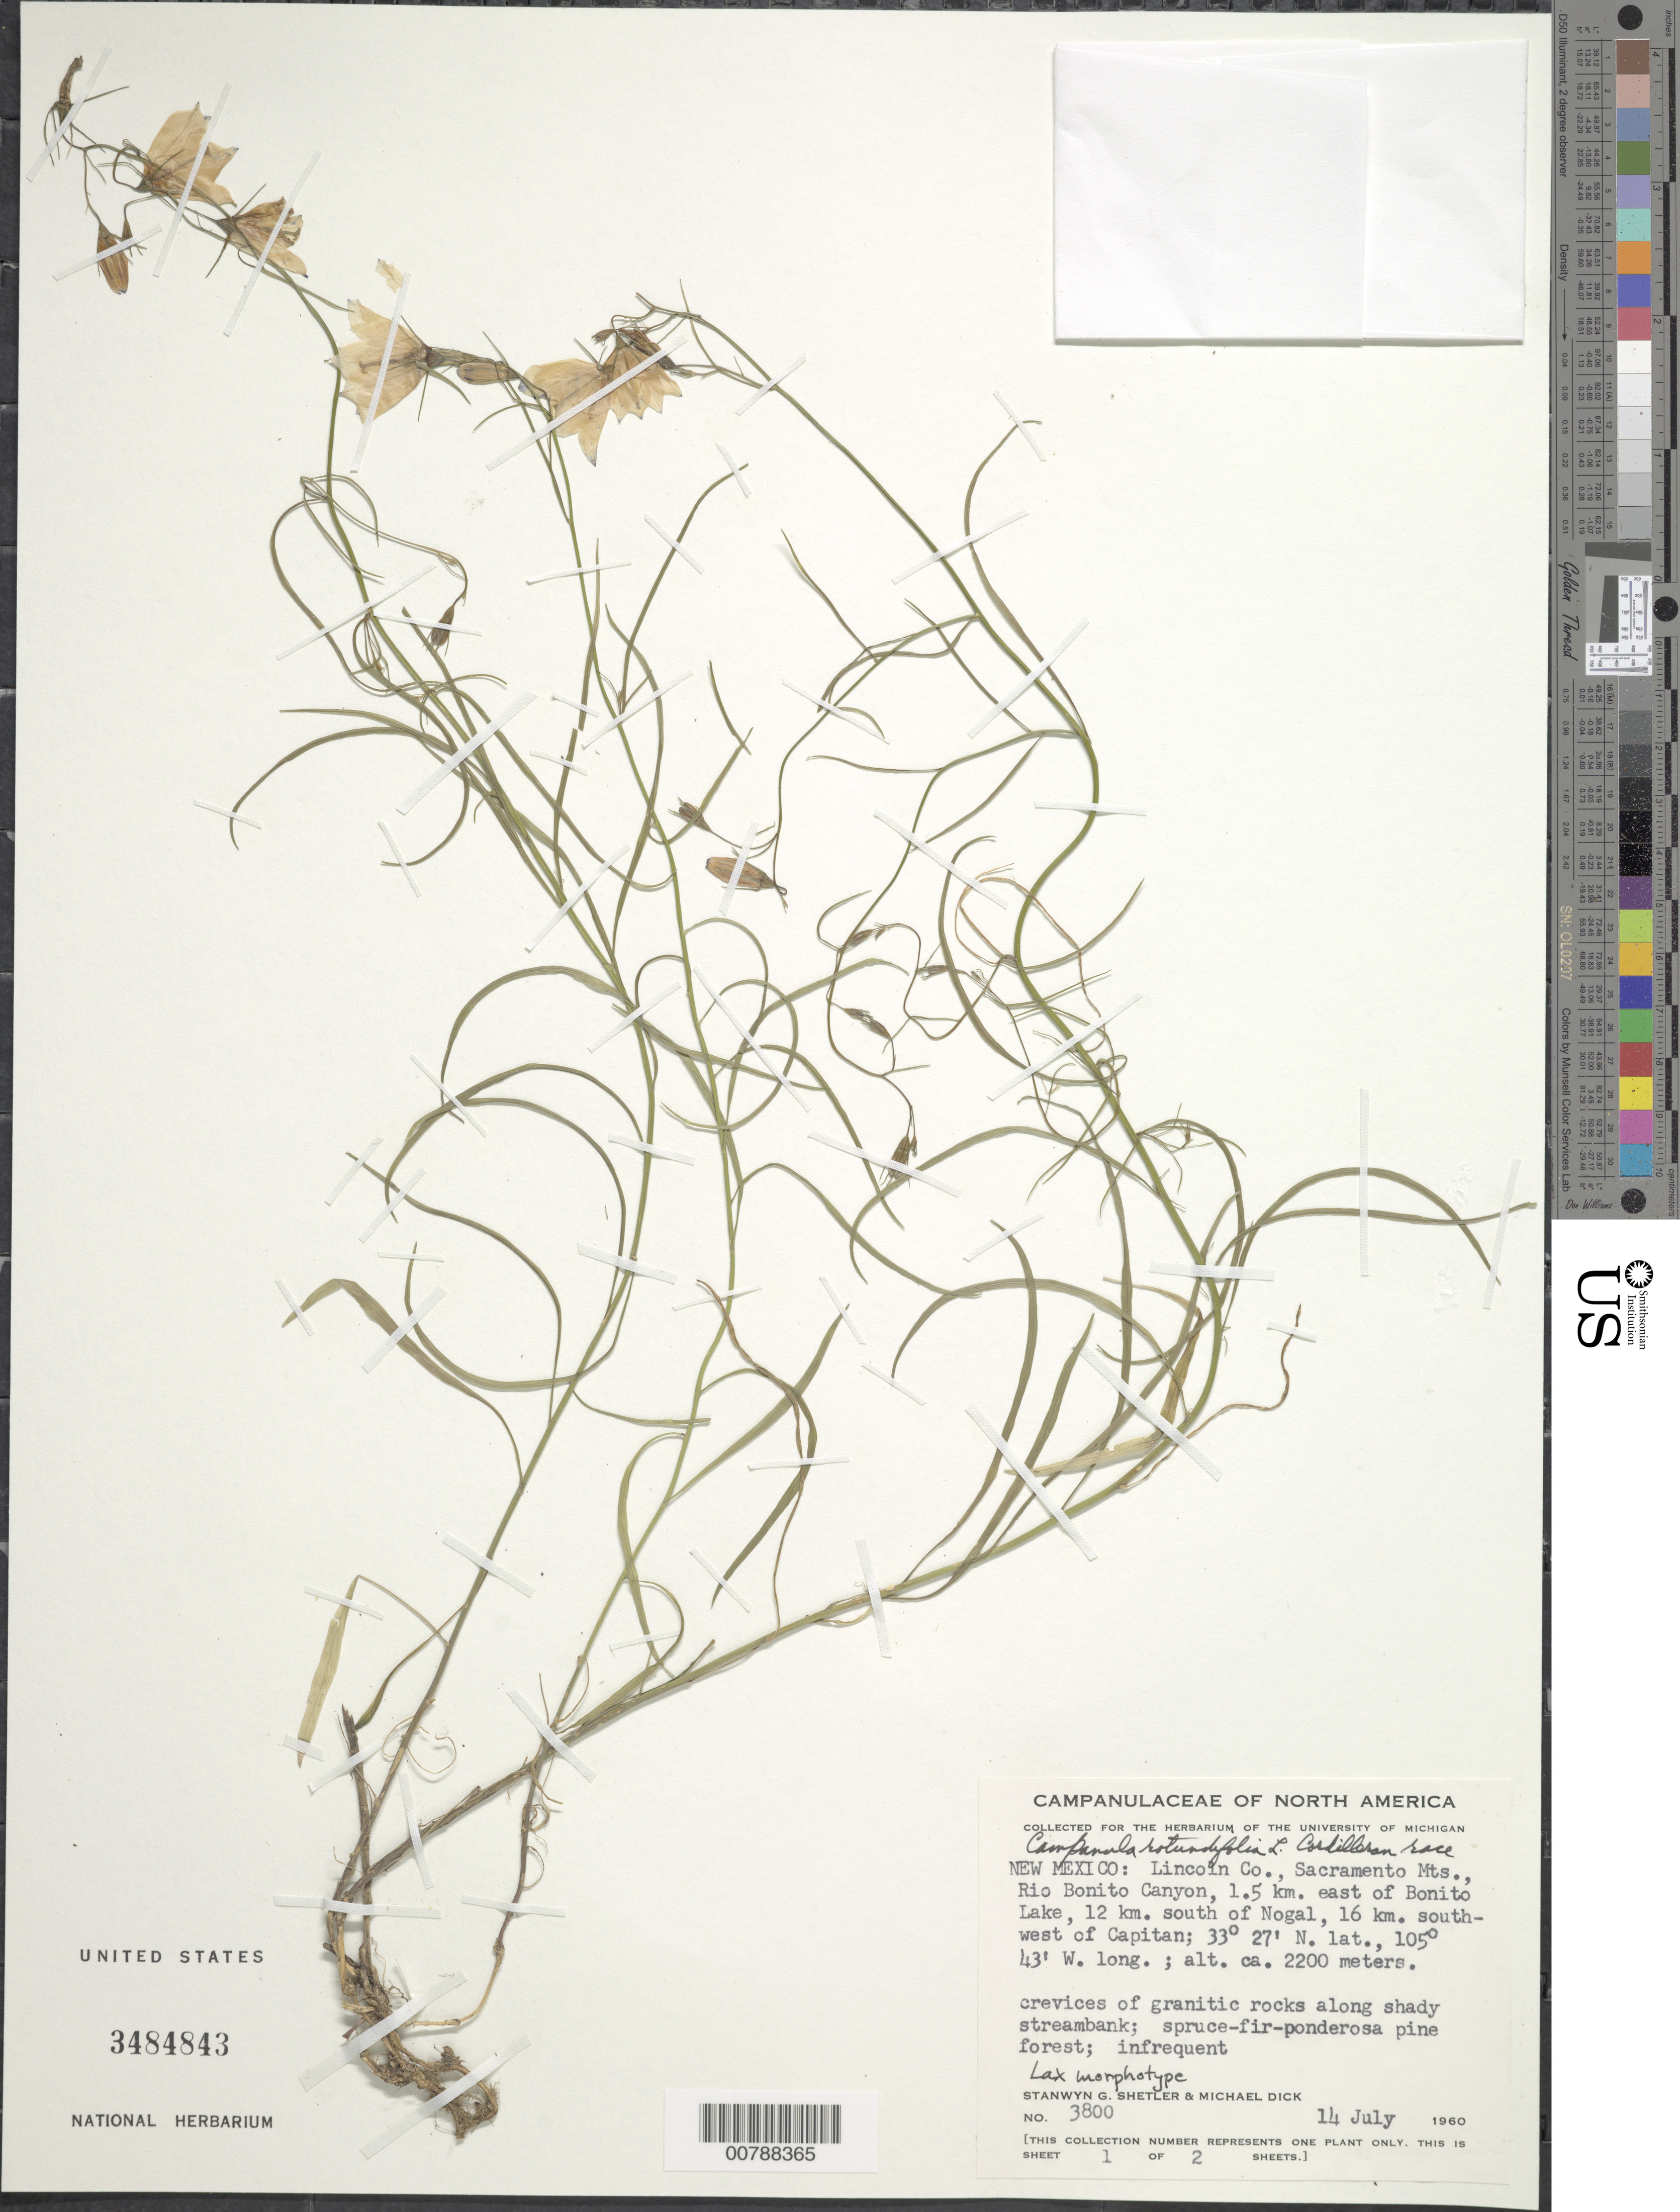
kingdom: Plantae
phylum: Tracheophyta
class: Magnoliopsida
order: Asterales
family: Campanulaceae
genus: Campanula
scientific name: Campanula rotundifolia L. Cordilleran race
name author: L.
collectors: S. Shetler & M. Dick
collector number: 3800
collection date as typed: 14 July 1960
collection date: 1960-07-14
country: United States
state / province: New Mexico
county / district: Lincoln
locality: Sacramento Mountains, Rio Bonito Canyon, 1.5 km east of Bonito Lake, 12 km south of Nogal, 16 km southwest of Capitan.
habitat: Crevices of granitic rocks along shady streambank; spruce-fir-ponderosa pine forest; infrequent.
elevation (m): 2200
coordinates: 33 27' N, 105 43' W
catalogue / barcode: US 3484843